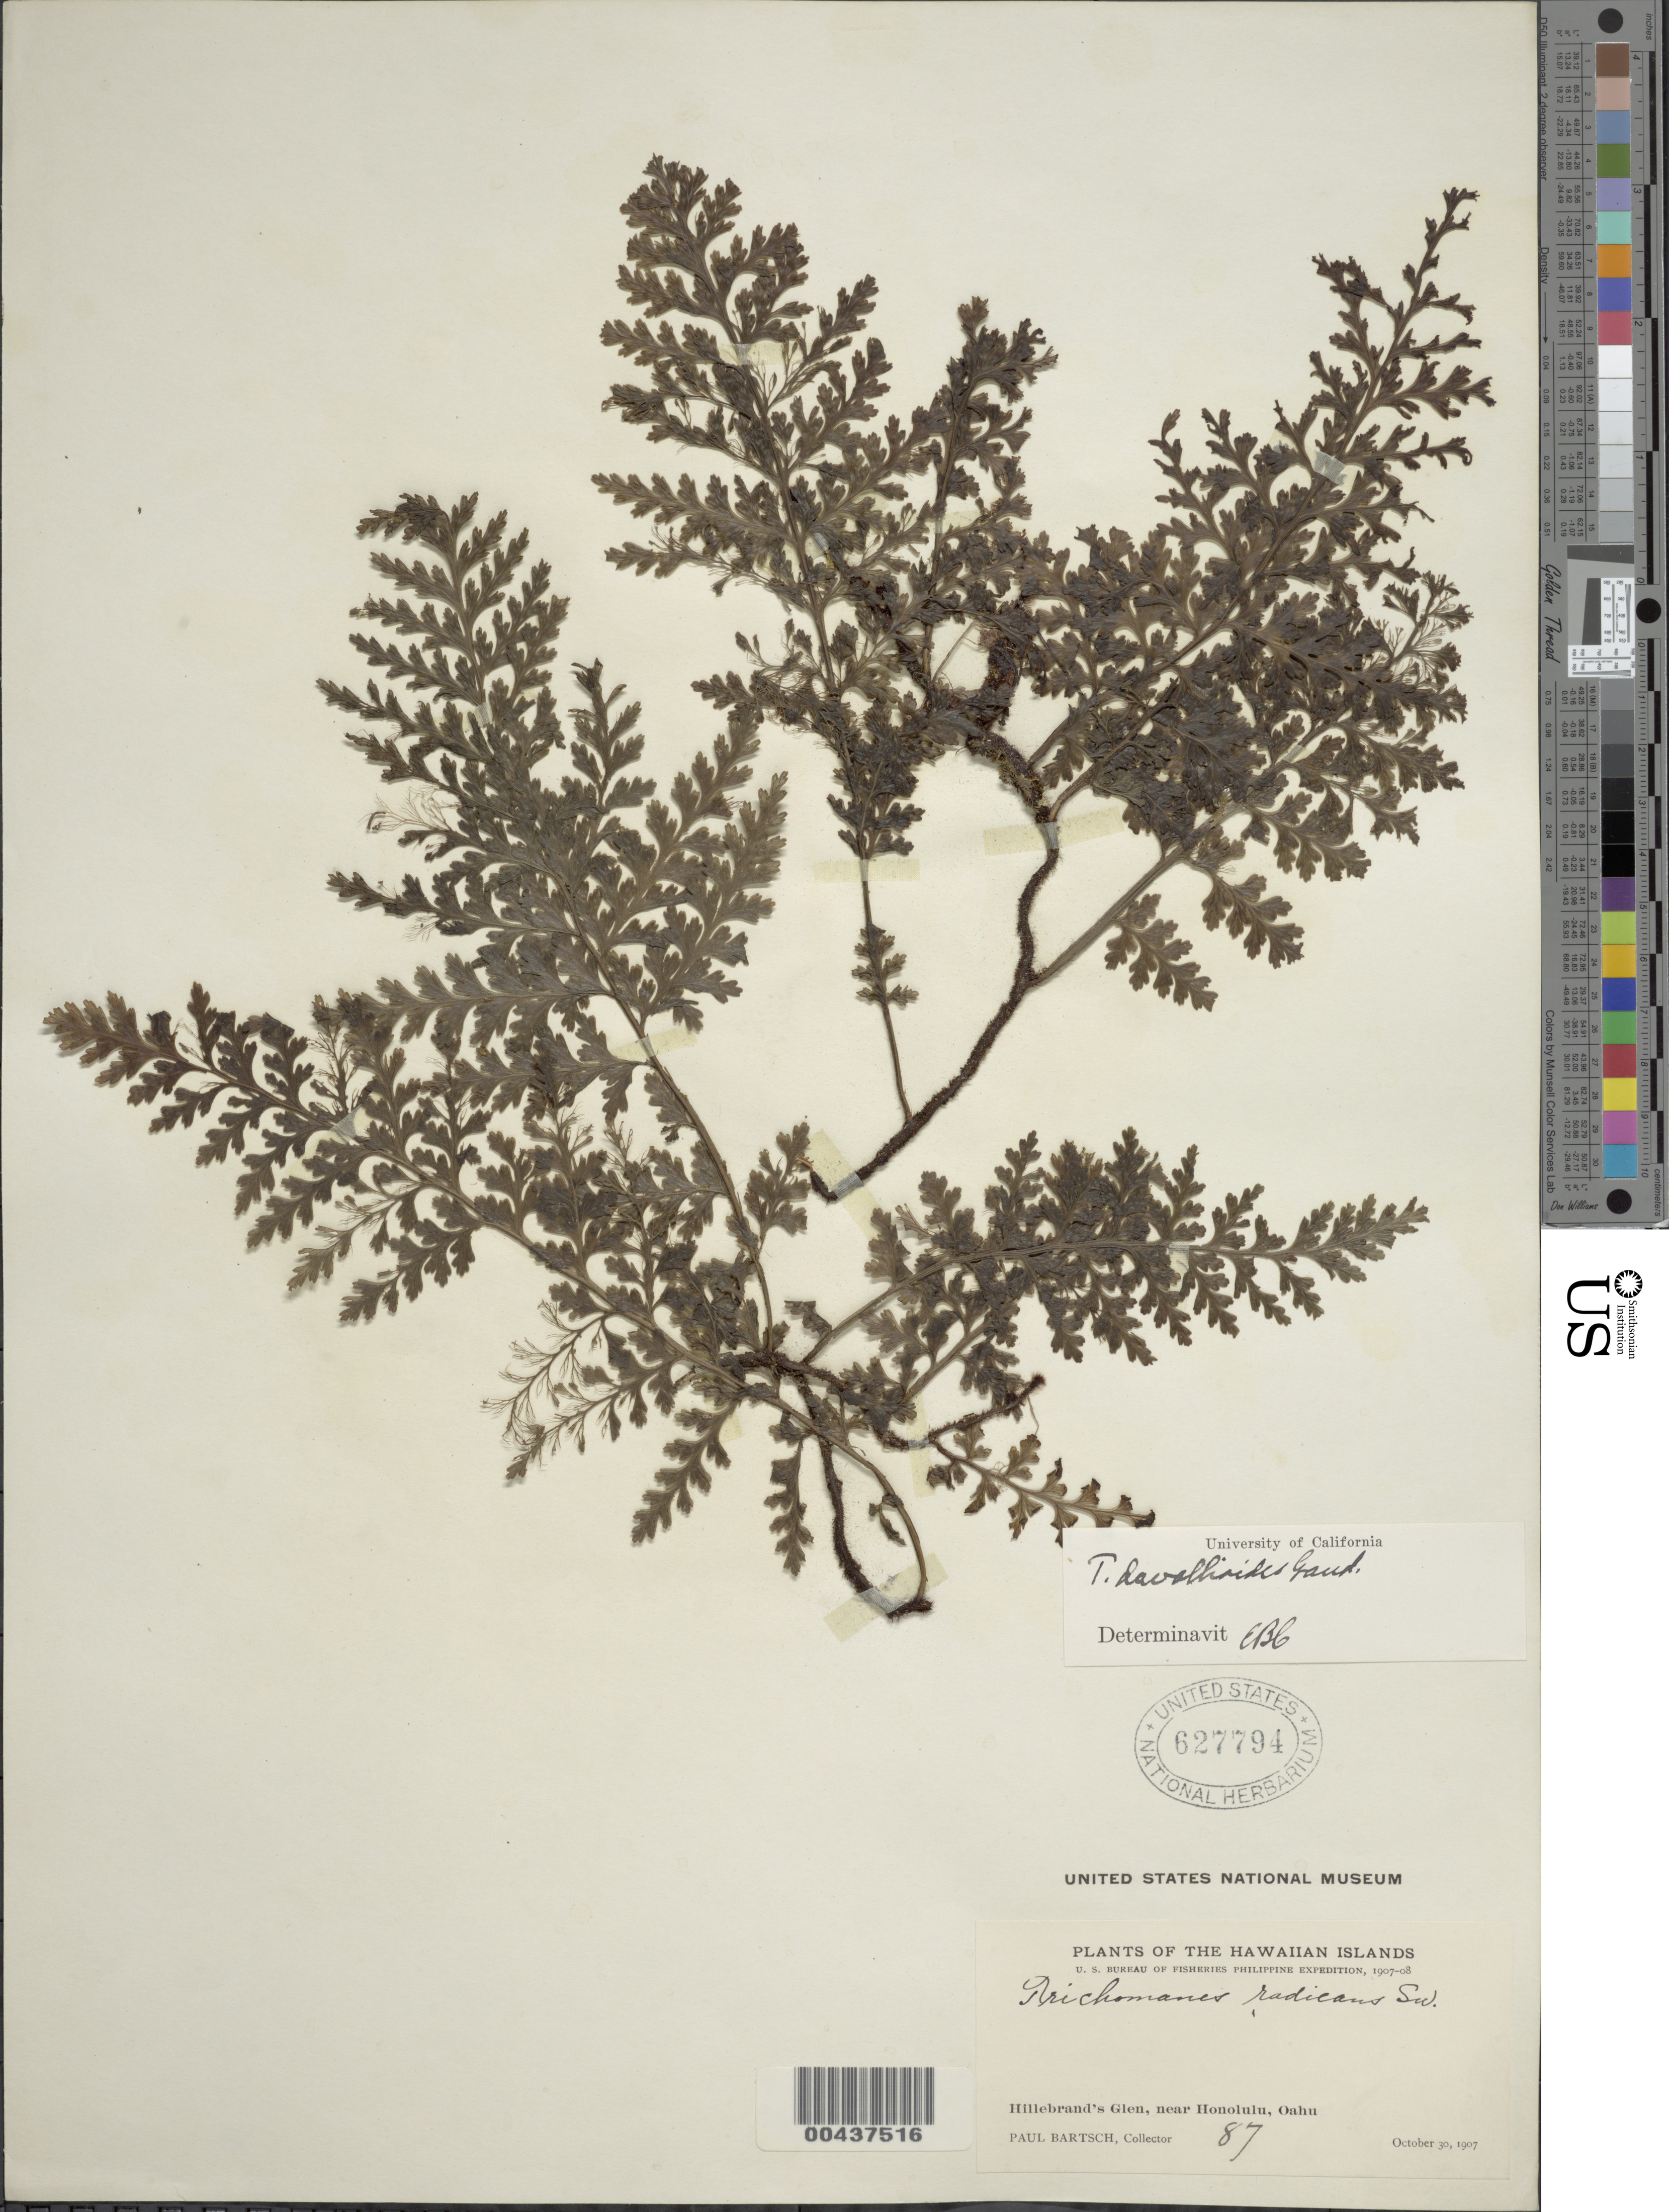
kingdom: Plantae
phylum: Tracheophyta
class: Polypodiopsida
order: Hymenophyllales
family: Hymenophyllaceae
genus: Vandenboschia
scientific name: Vandenboschia davallioides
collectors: P. Bartsch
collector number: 87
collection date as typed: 30 Oct 1907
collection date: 1907-10-30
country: United States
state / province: Hawaii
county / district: Honolulu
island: Oahu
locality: Hillebrand's Glen, near Honolulu, Oahu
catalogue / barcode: US 627794